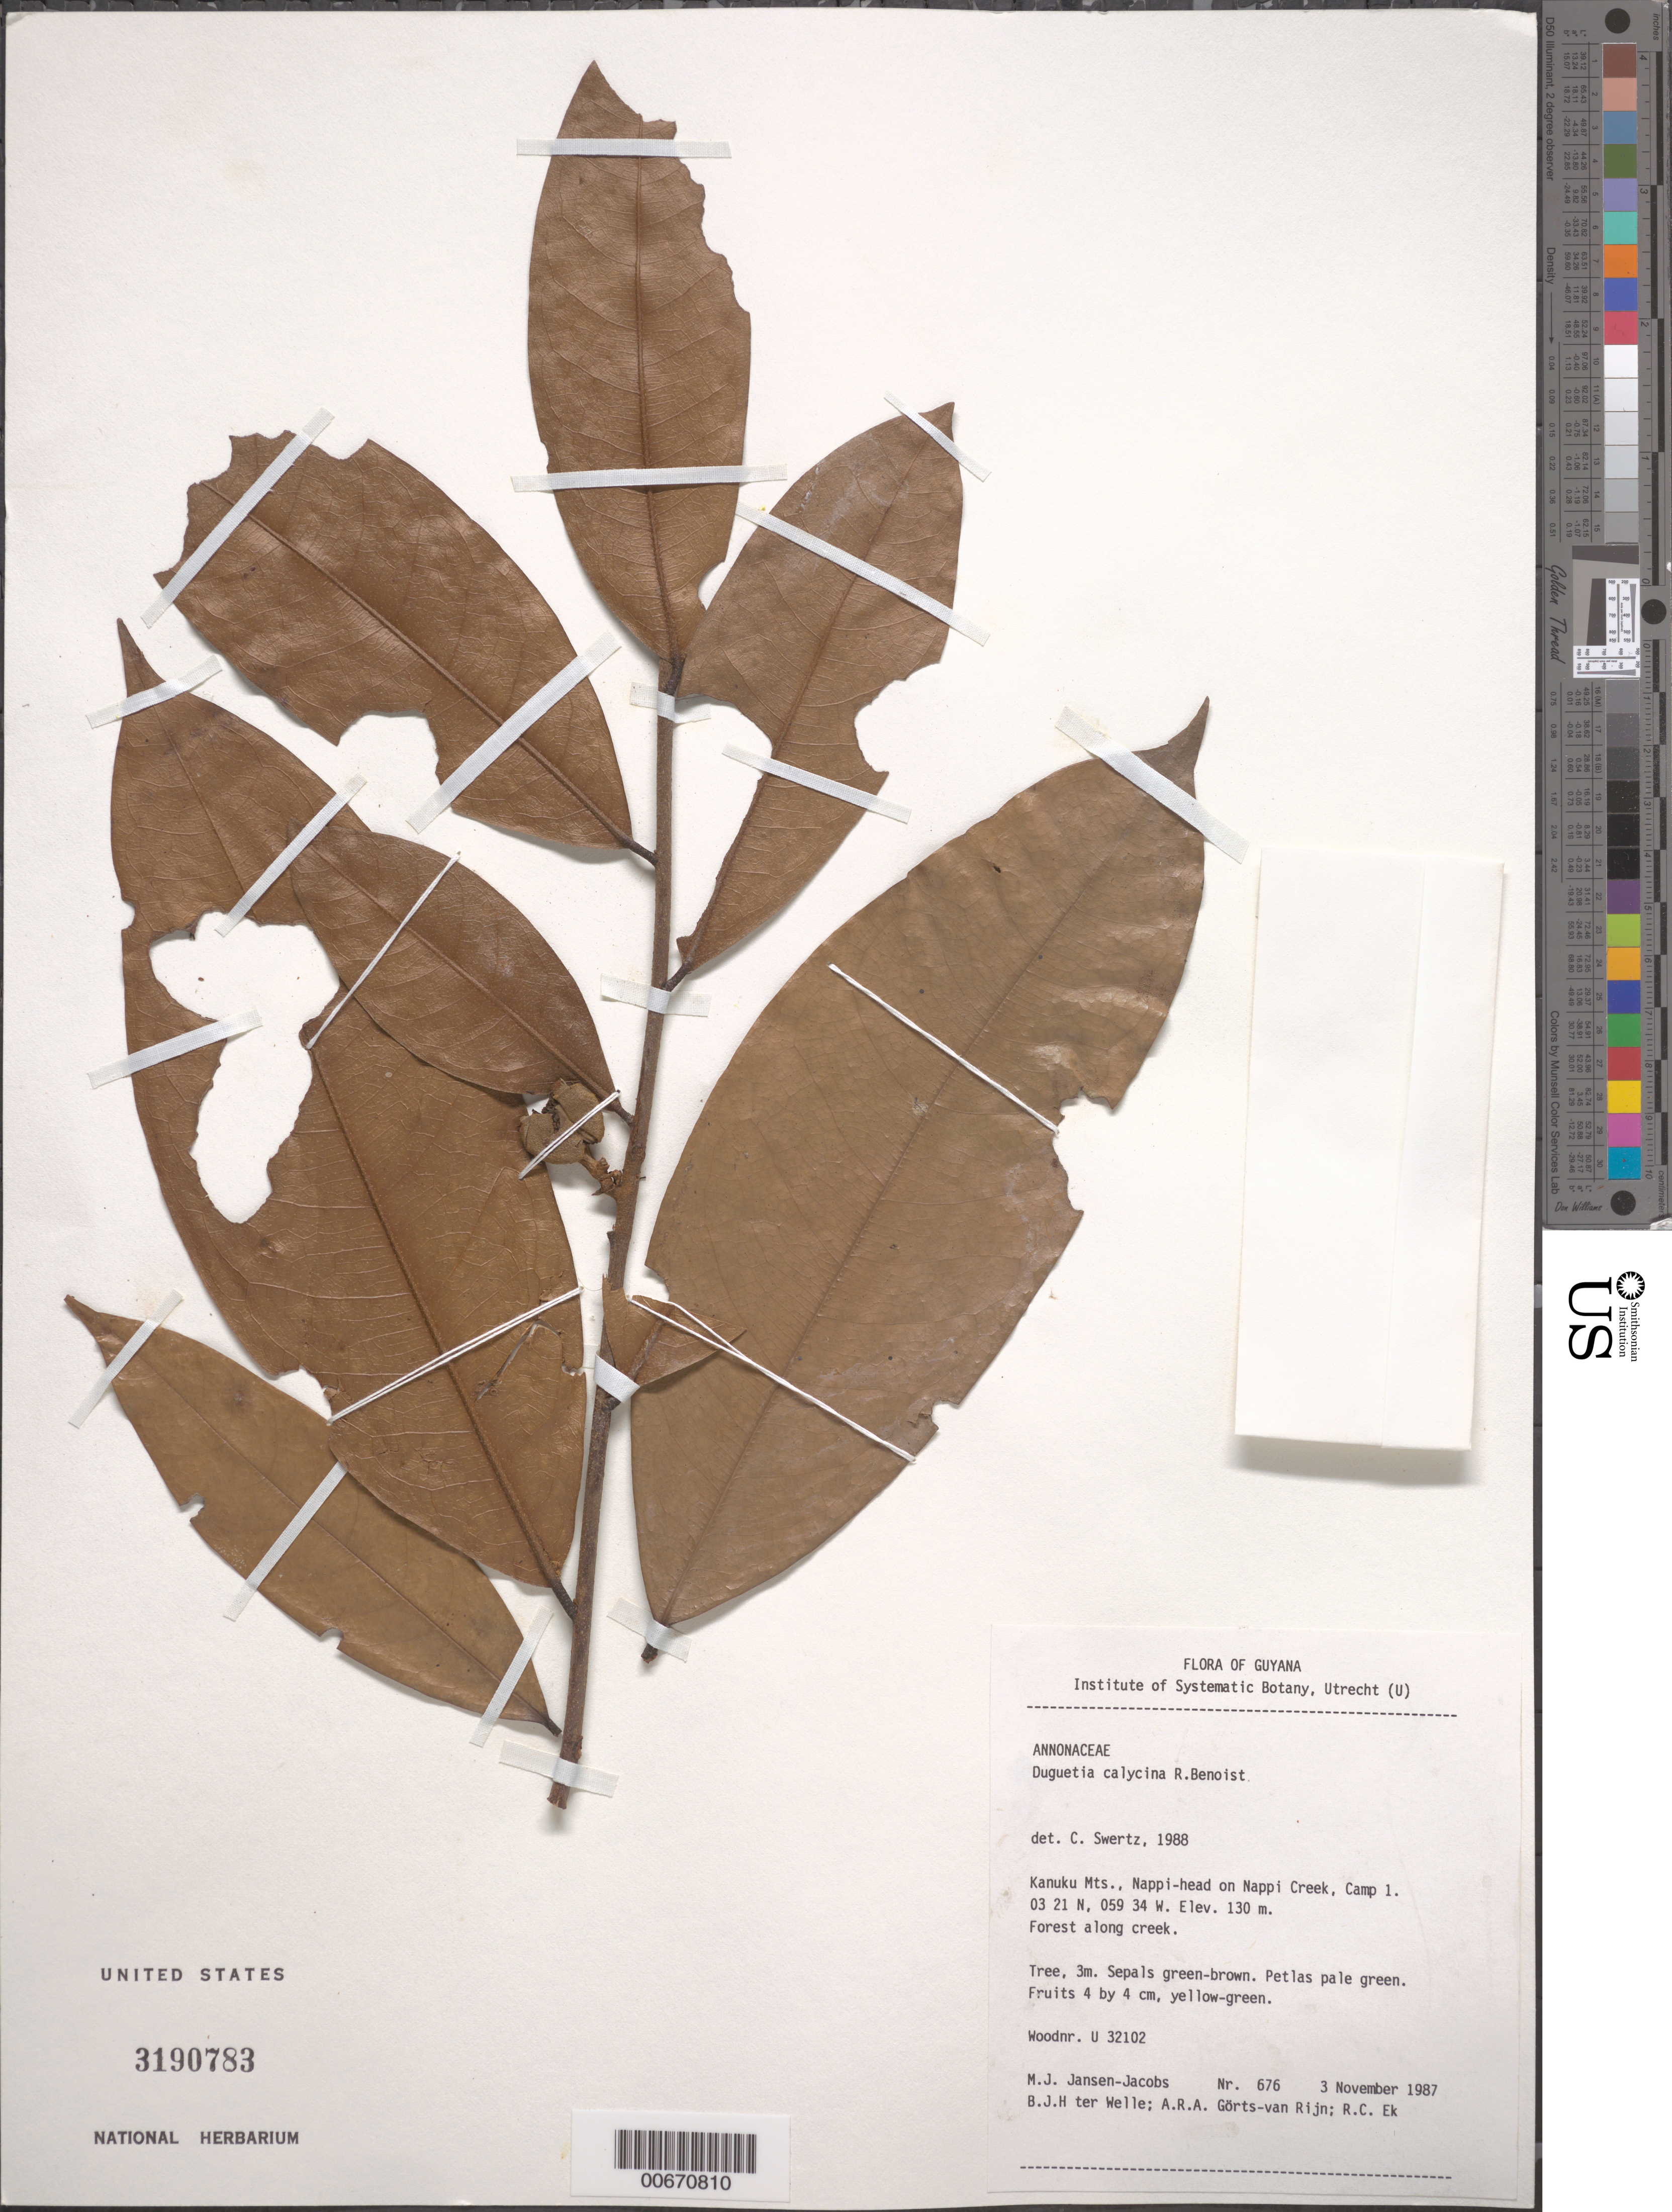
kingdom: Plantae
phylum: Tracheophyta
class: Magnoliopsida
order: Magnoliales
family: Annonaceae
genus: Duguetia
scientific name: Duguetia calycina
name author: Benoist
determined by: Swertz, C.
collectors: M. J. Jansen-Jacobs, B. Welle, A. .R. A. Görts-van Rijn & R. C. Ek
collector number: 676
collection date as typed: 3-Nov-87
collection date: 1987-11-03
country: Guyana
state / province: U. Takutu-U. Essequibo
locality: Kanuku Mts., Nappi-head on Nappi Creek, camp 1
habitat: Forest along creek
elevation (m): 130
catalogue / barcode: US 3190783